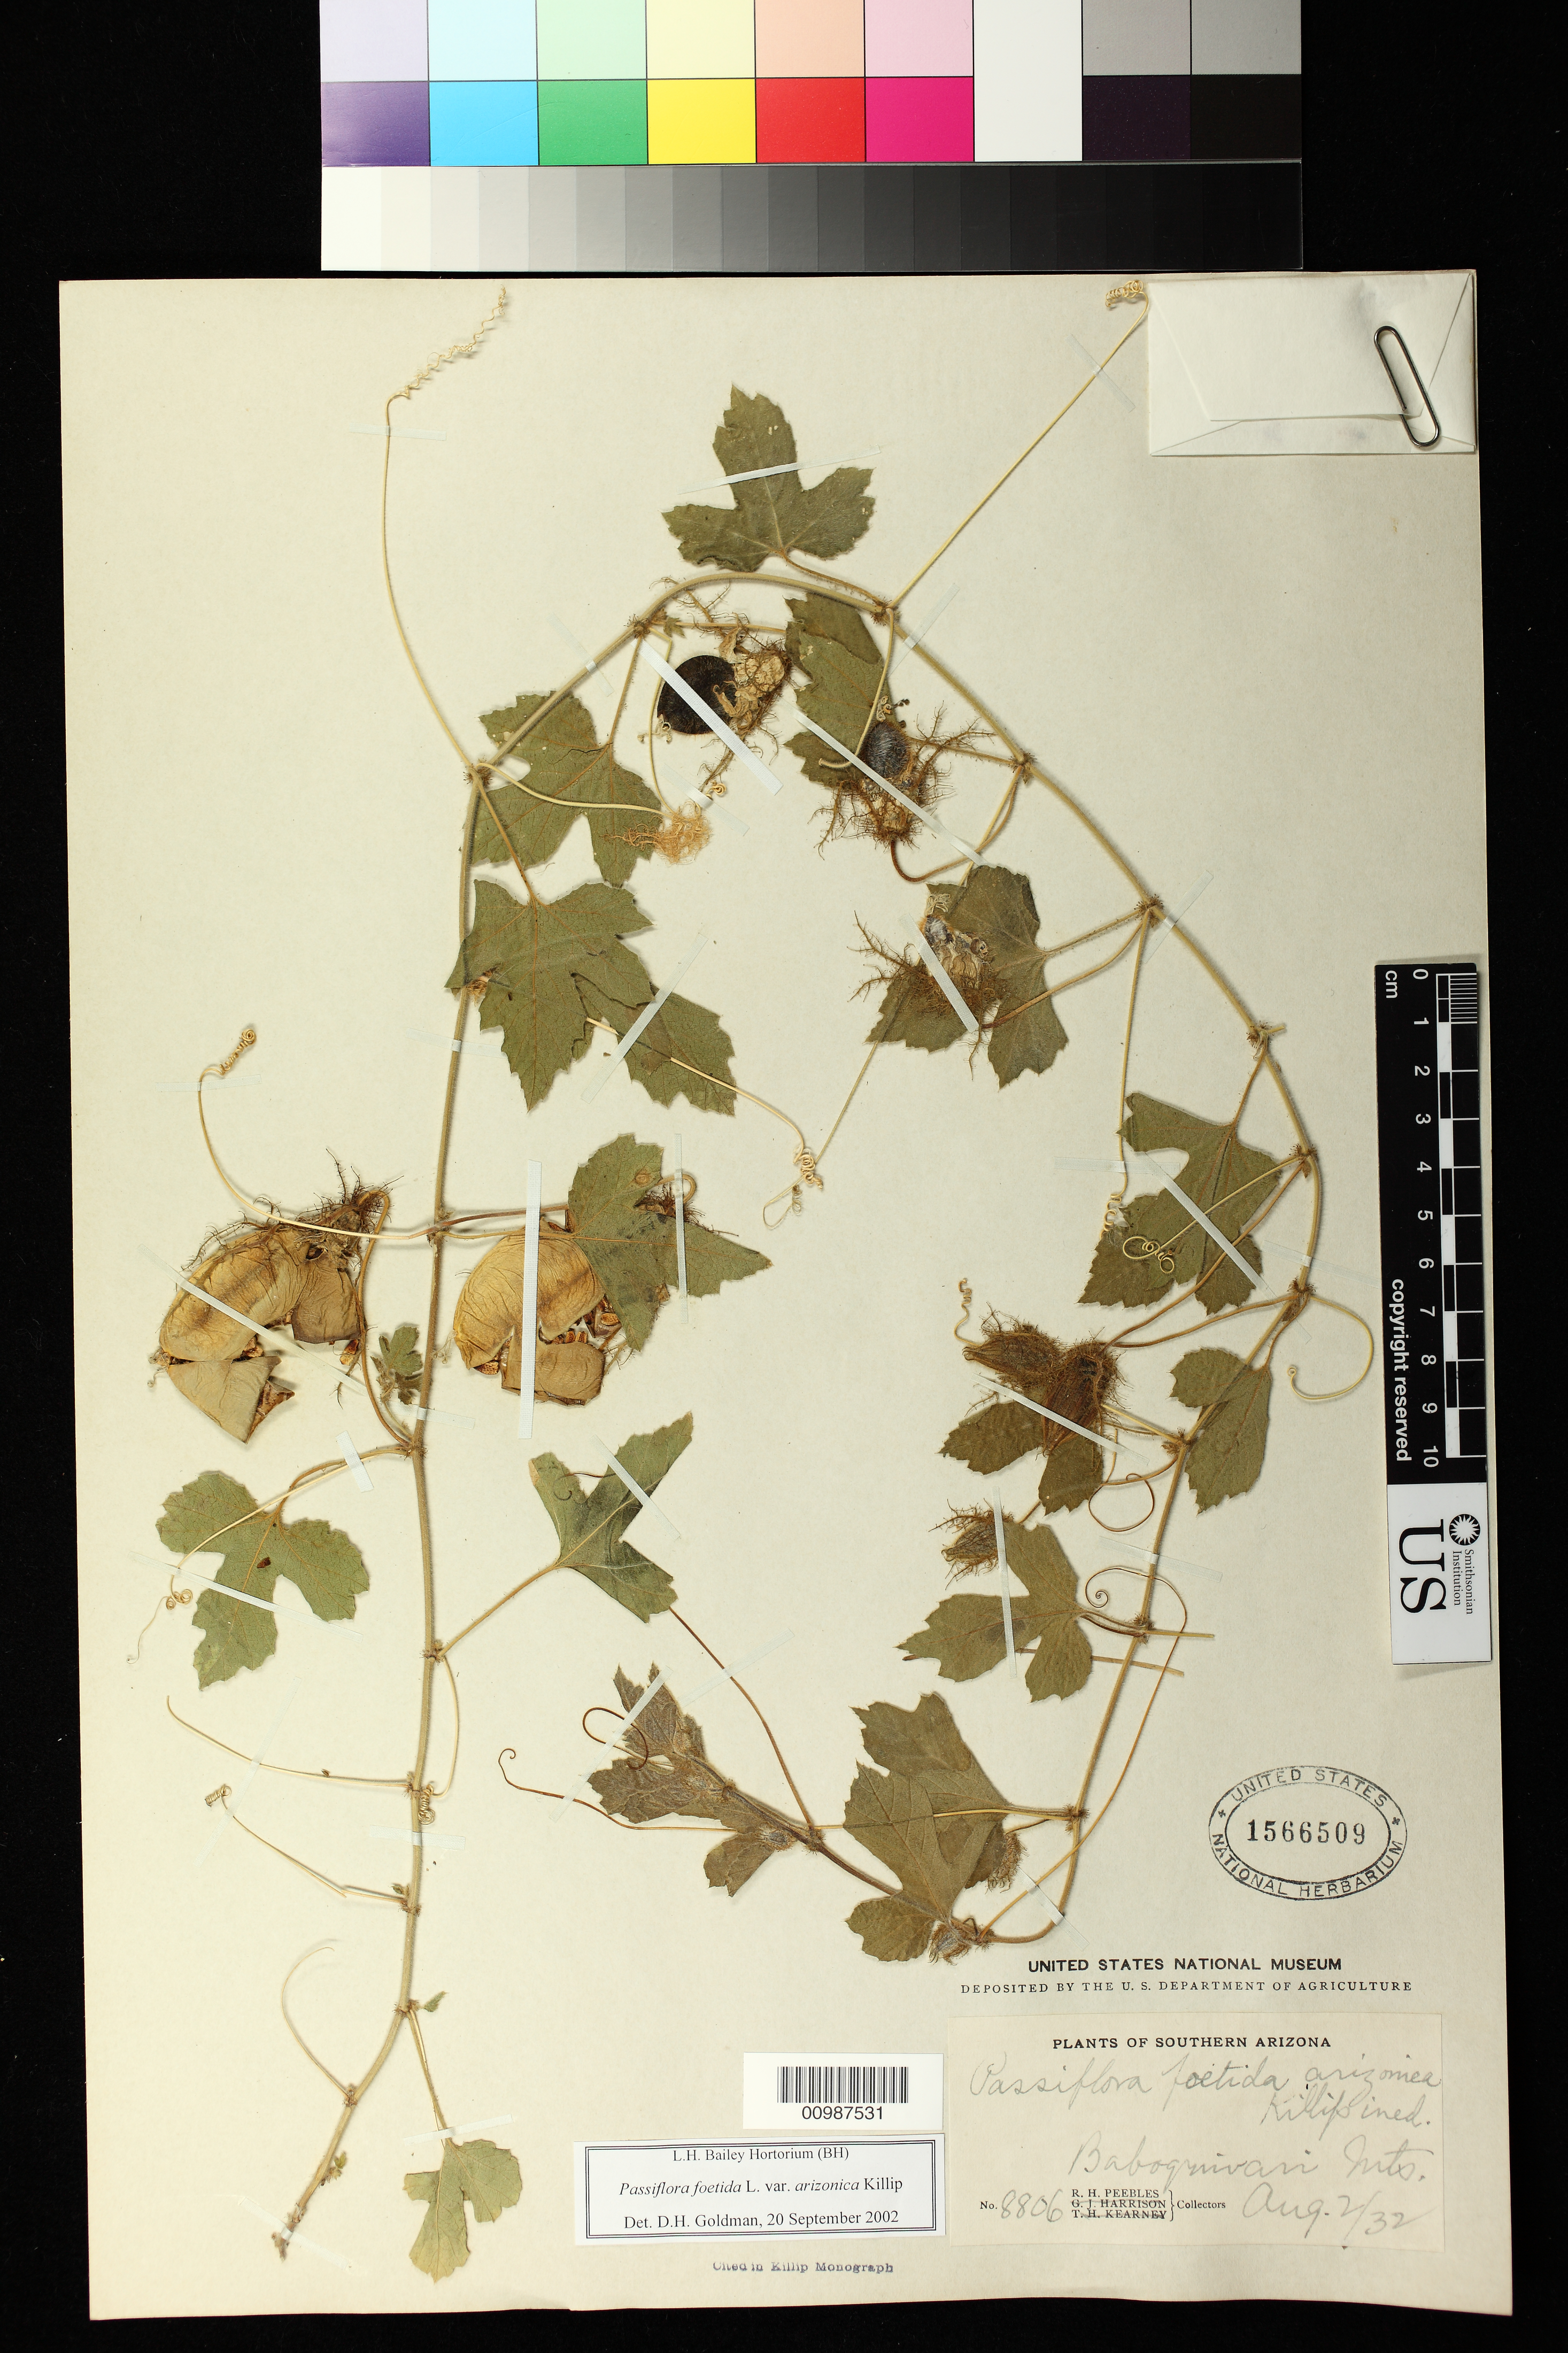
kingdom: Plantae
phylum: Tracheophyta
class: Magnoliopsida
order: Malpighiales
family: Passifloraceae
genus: Passiflora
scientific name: Passiflora arizonica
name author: (Killip) D.H. Goldman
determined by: Svoboda, Harlan T., (NA), US Department of Agriculture (UNITED STATES)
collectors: R. H. Peebles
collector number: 8806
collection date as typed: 02 Aug 1932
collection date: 1932-08-02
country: United States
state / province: Arizona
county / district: Pima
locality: Baboquivari Mountains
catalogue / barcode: US 1566509